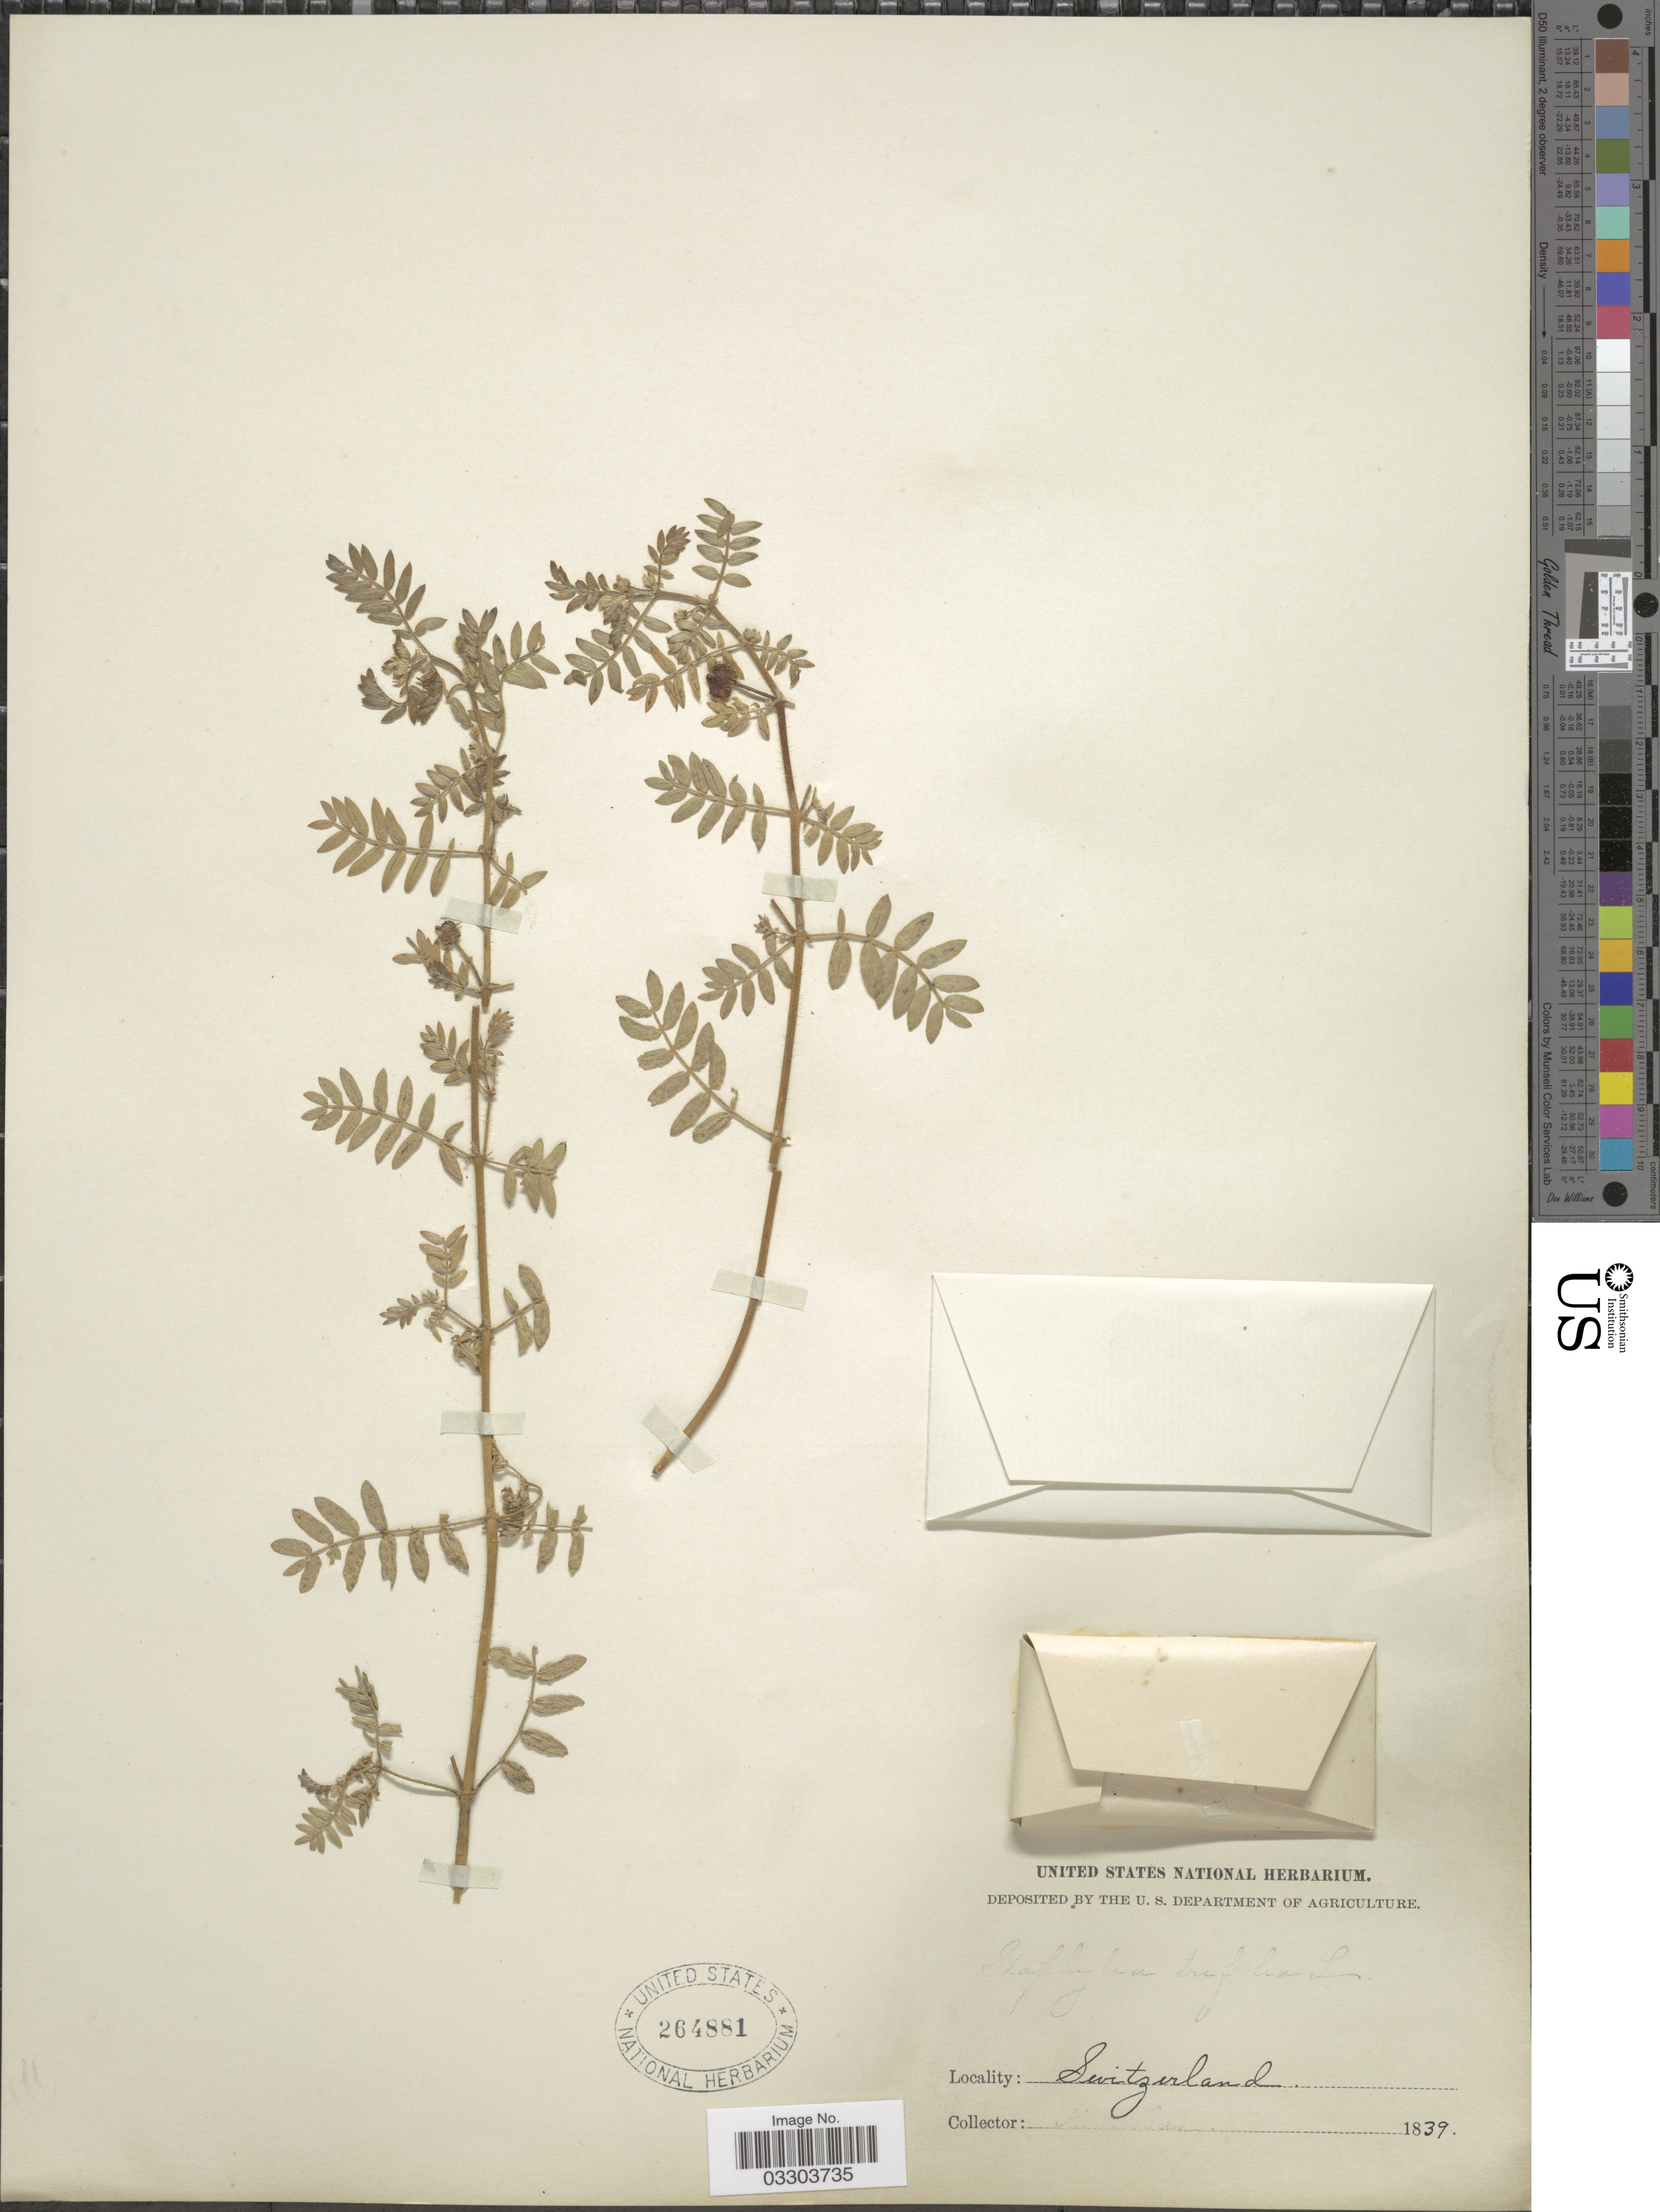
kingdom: Plantae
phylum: Tracheophyta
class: Magnoliopsida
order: Zygophyllales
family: Zygophyllaceae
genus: Tribulus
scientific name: Tribulus terrestris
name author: L.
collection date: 1839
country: Switzerland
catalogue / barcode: US 264881